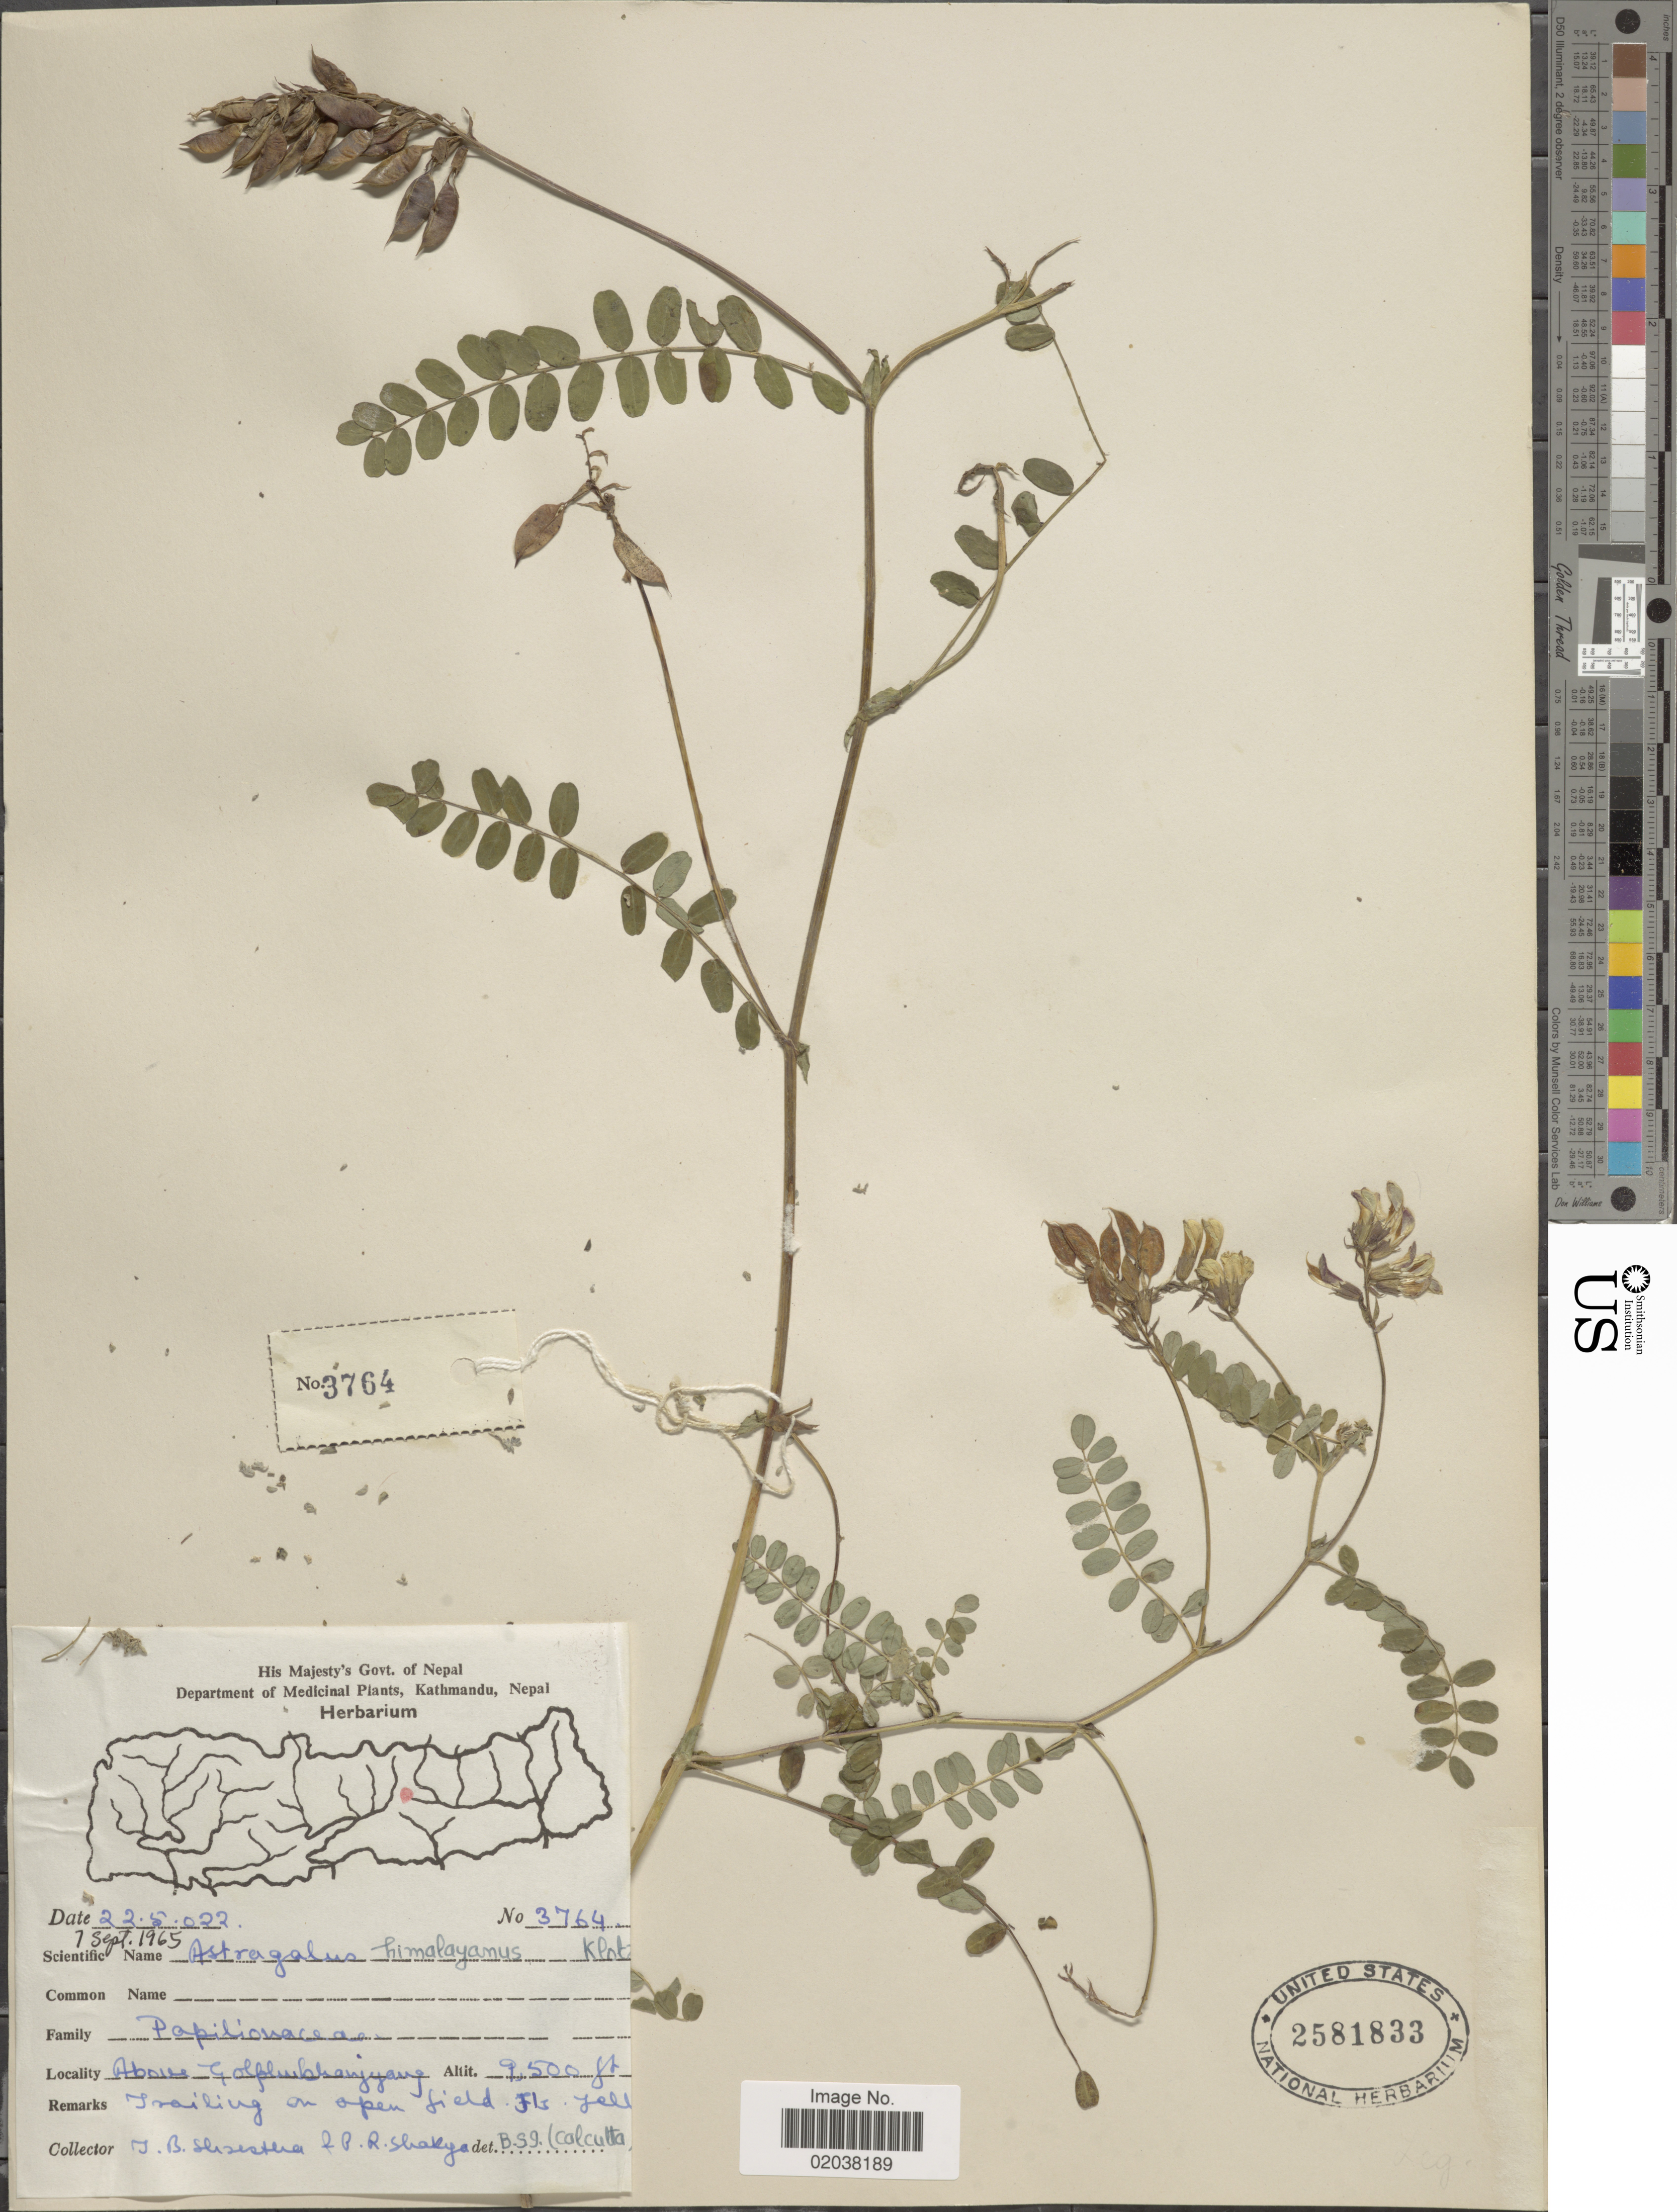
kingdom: Plantae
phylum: Tracheophyta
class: Magnoliopsida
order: Fabales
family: Fabaceae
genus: Astragalus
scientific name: Astragalus himalayanus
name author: Klotzsch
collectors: T. B. Shrestha & P. Shakya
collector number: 3764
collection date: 1965-09-07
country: Nepal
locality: Above Foldplubrajyang [interpreted], trailing on open field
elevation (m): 2896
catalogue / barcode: US 2581833